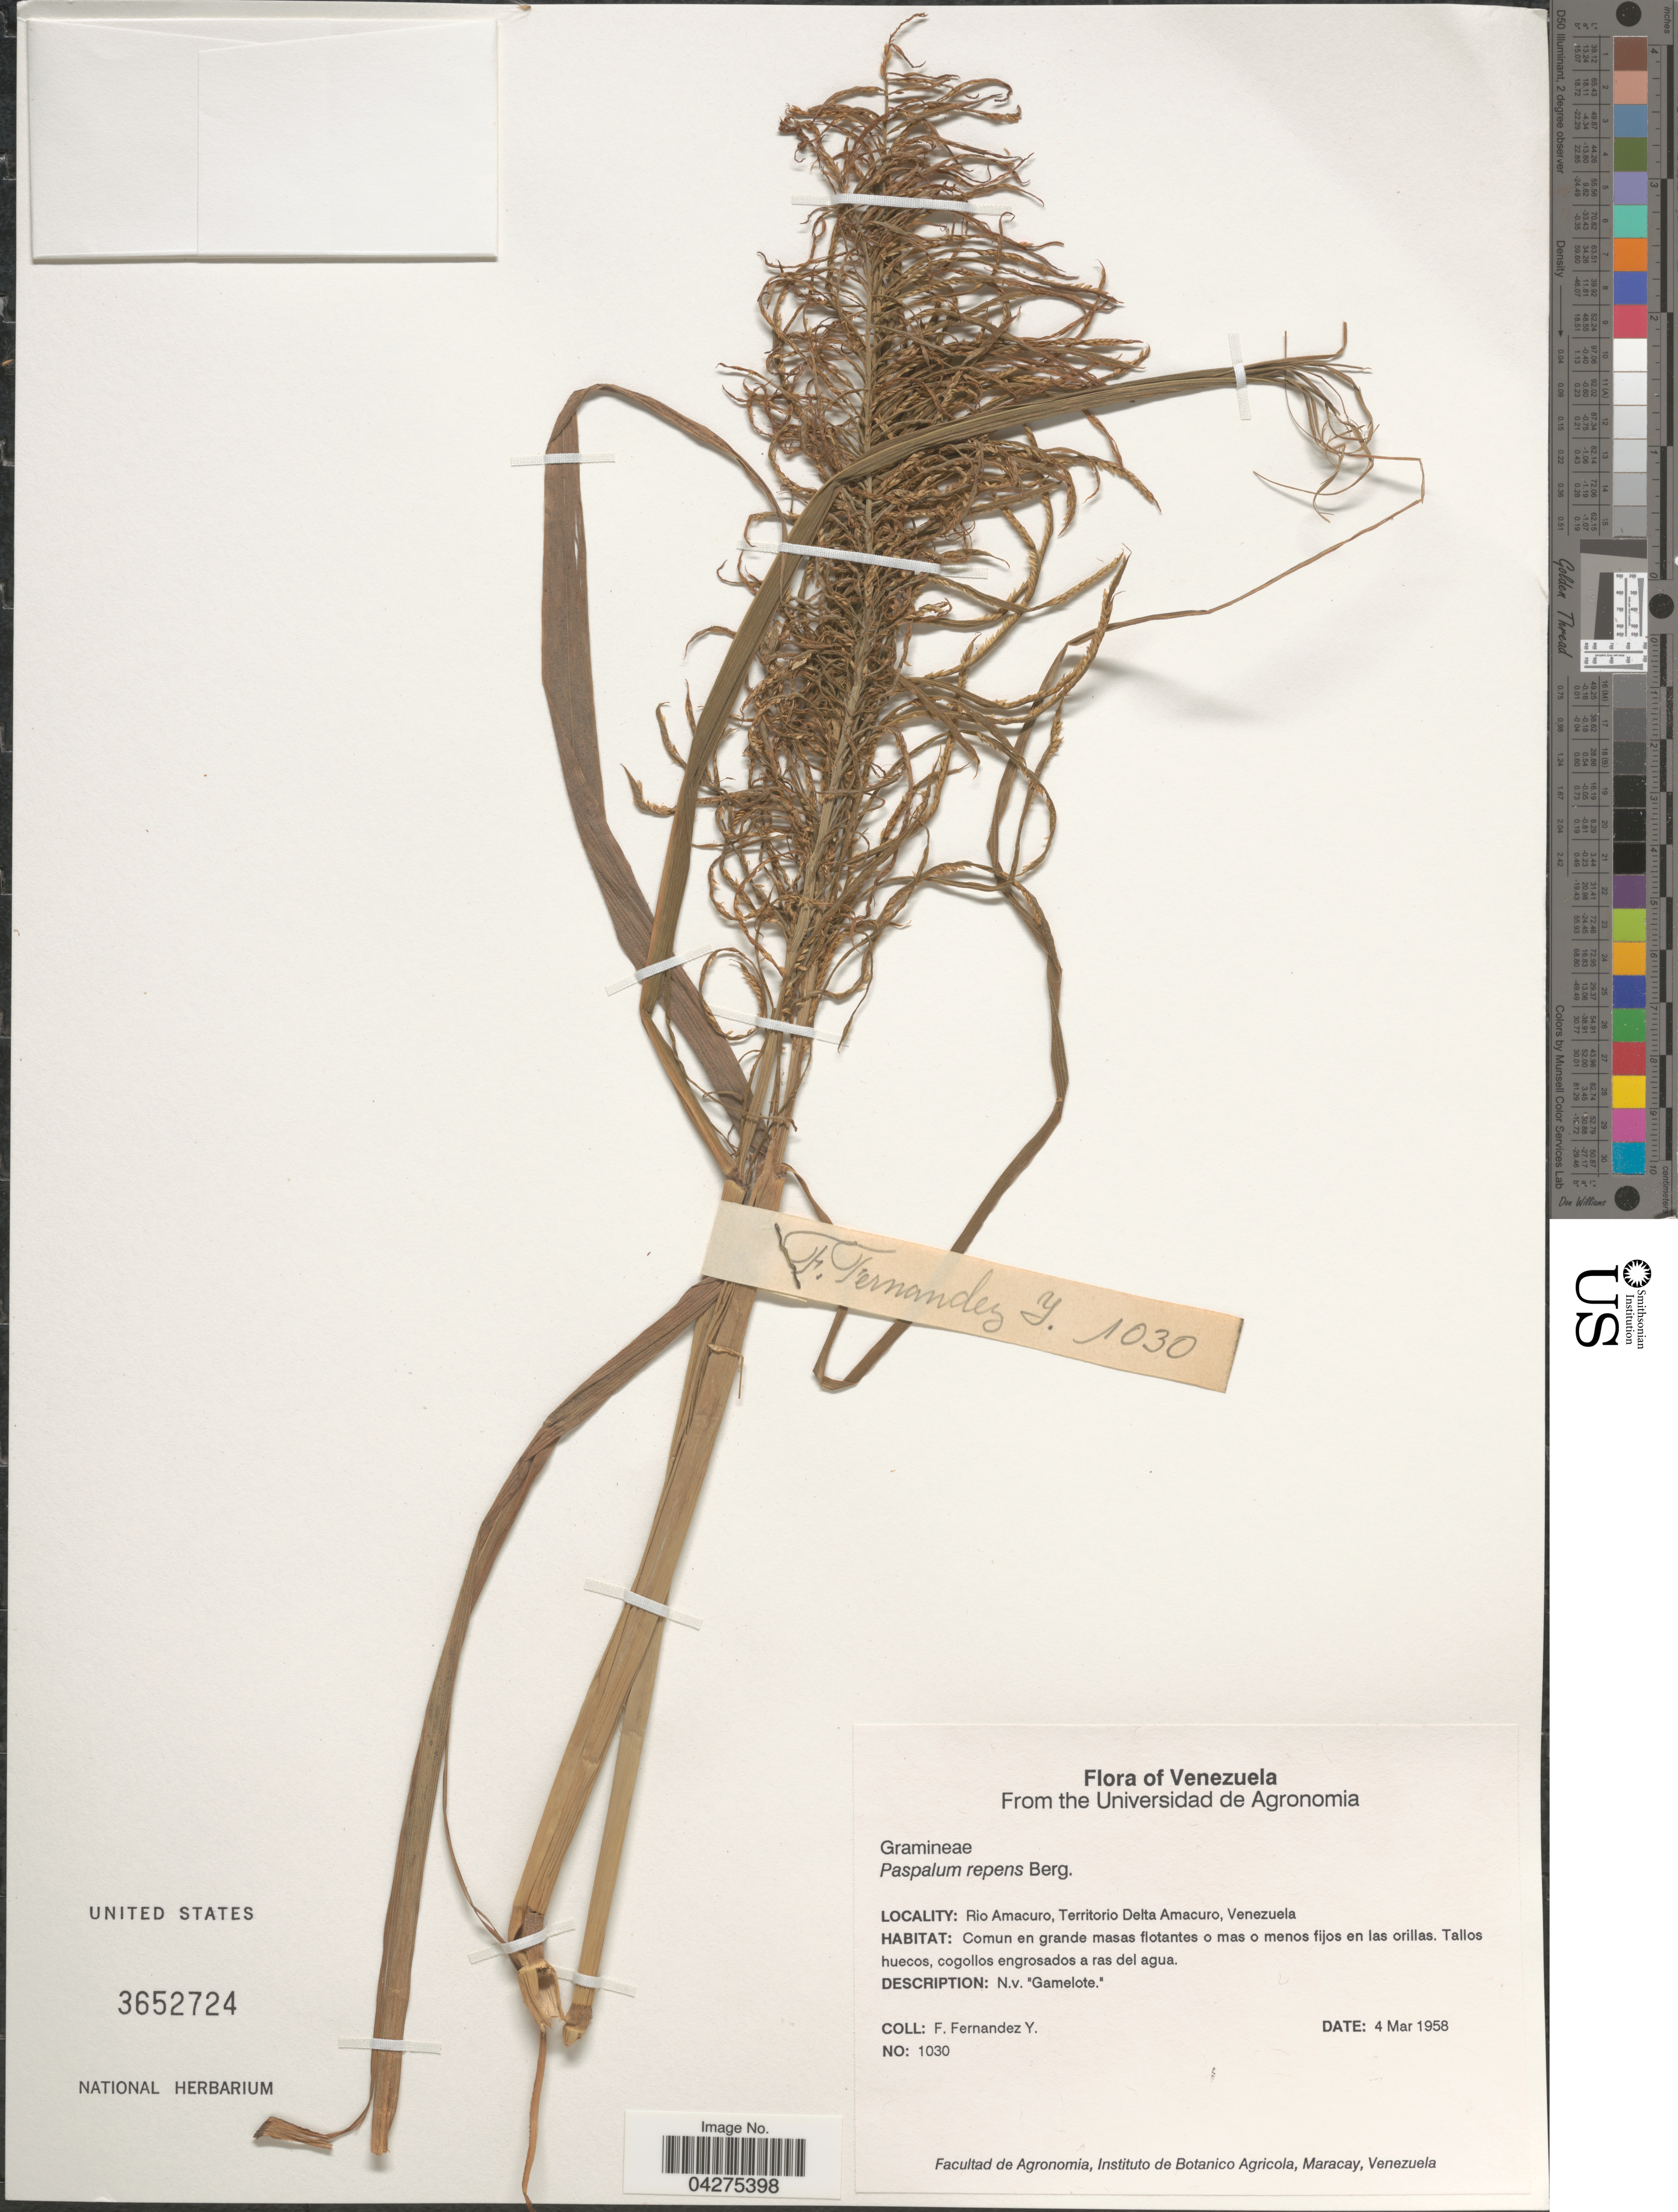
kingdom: Plantae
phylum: Tracheophyta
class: Liliopsida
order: Poales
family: Poaceae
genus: Paspalum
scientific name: Paspalum repens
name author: P.J. Bergius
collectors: F. Fernandez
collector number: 1030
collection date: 1958-03-04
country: Venezuela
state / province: Delta Amacuro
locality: Rio Amacuro.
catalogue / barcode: US 3652724